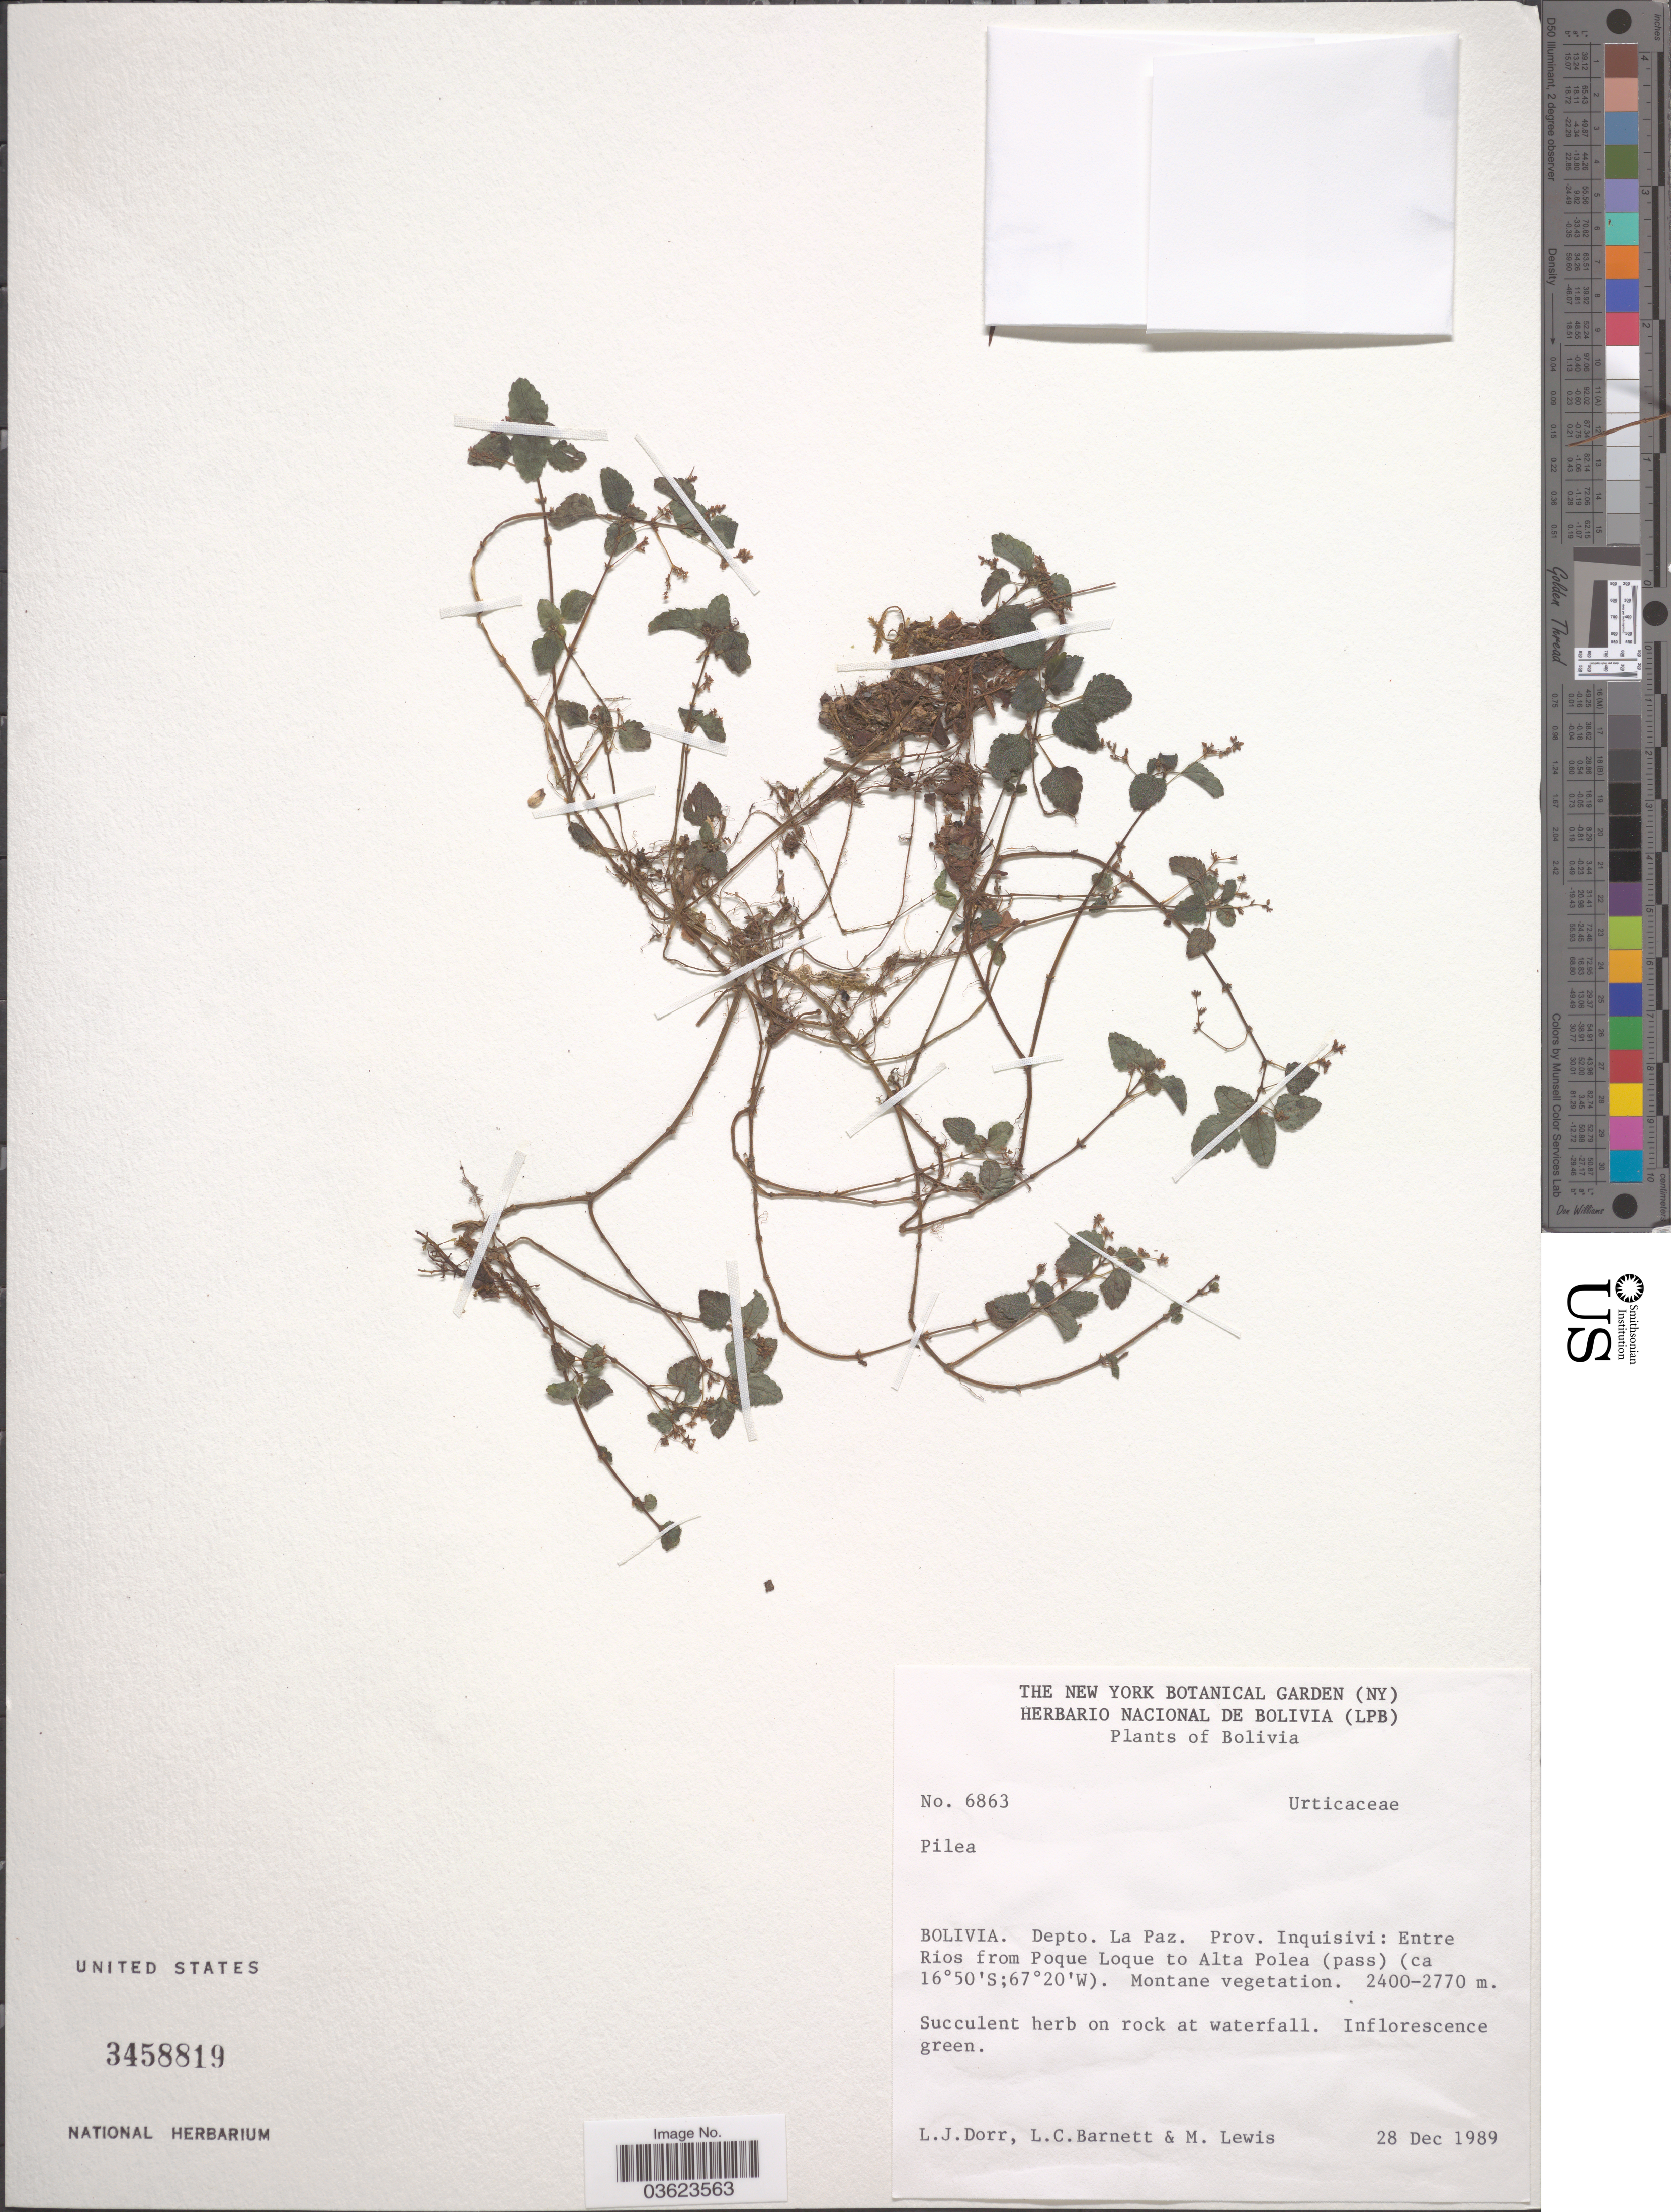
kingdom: Plantae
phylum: Tracheophyta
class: Magnoliopsida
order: Rosales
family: Urticaceae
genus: Pilea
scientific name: Pilea sp.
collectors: L. J. Dorr, L. C. Barnett & M. Lewis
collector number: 6863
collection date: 1989-12-28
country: Bolivia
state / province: La Paz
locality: Depto. La Paz. Prov. Inquisivi: Entre Rios from Poque Loque to Alta Polea (pass).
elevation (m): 2400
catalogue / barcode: US 3458819